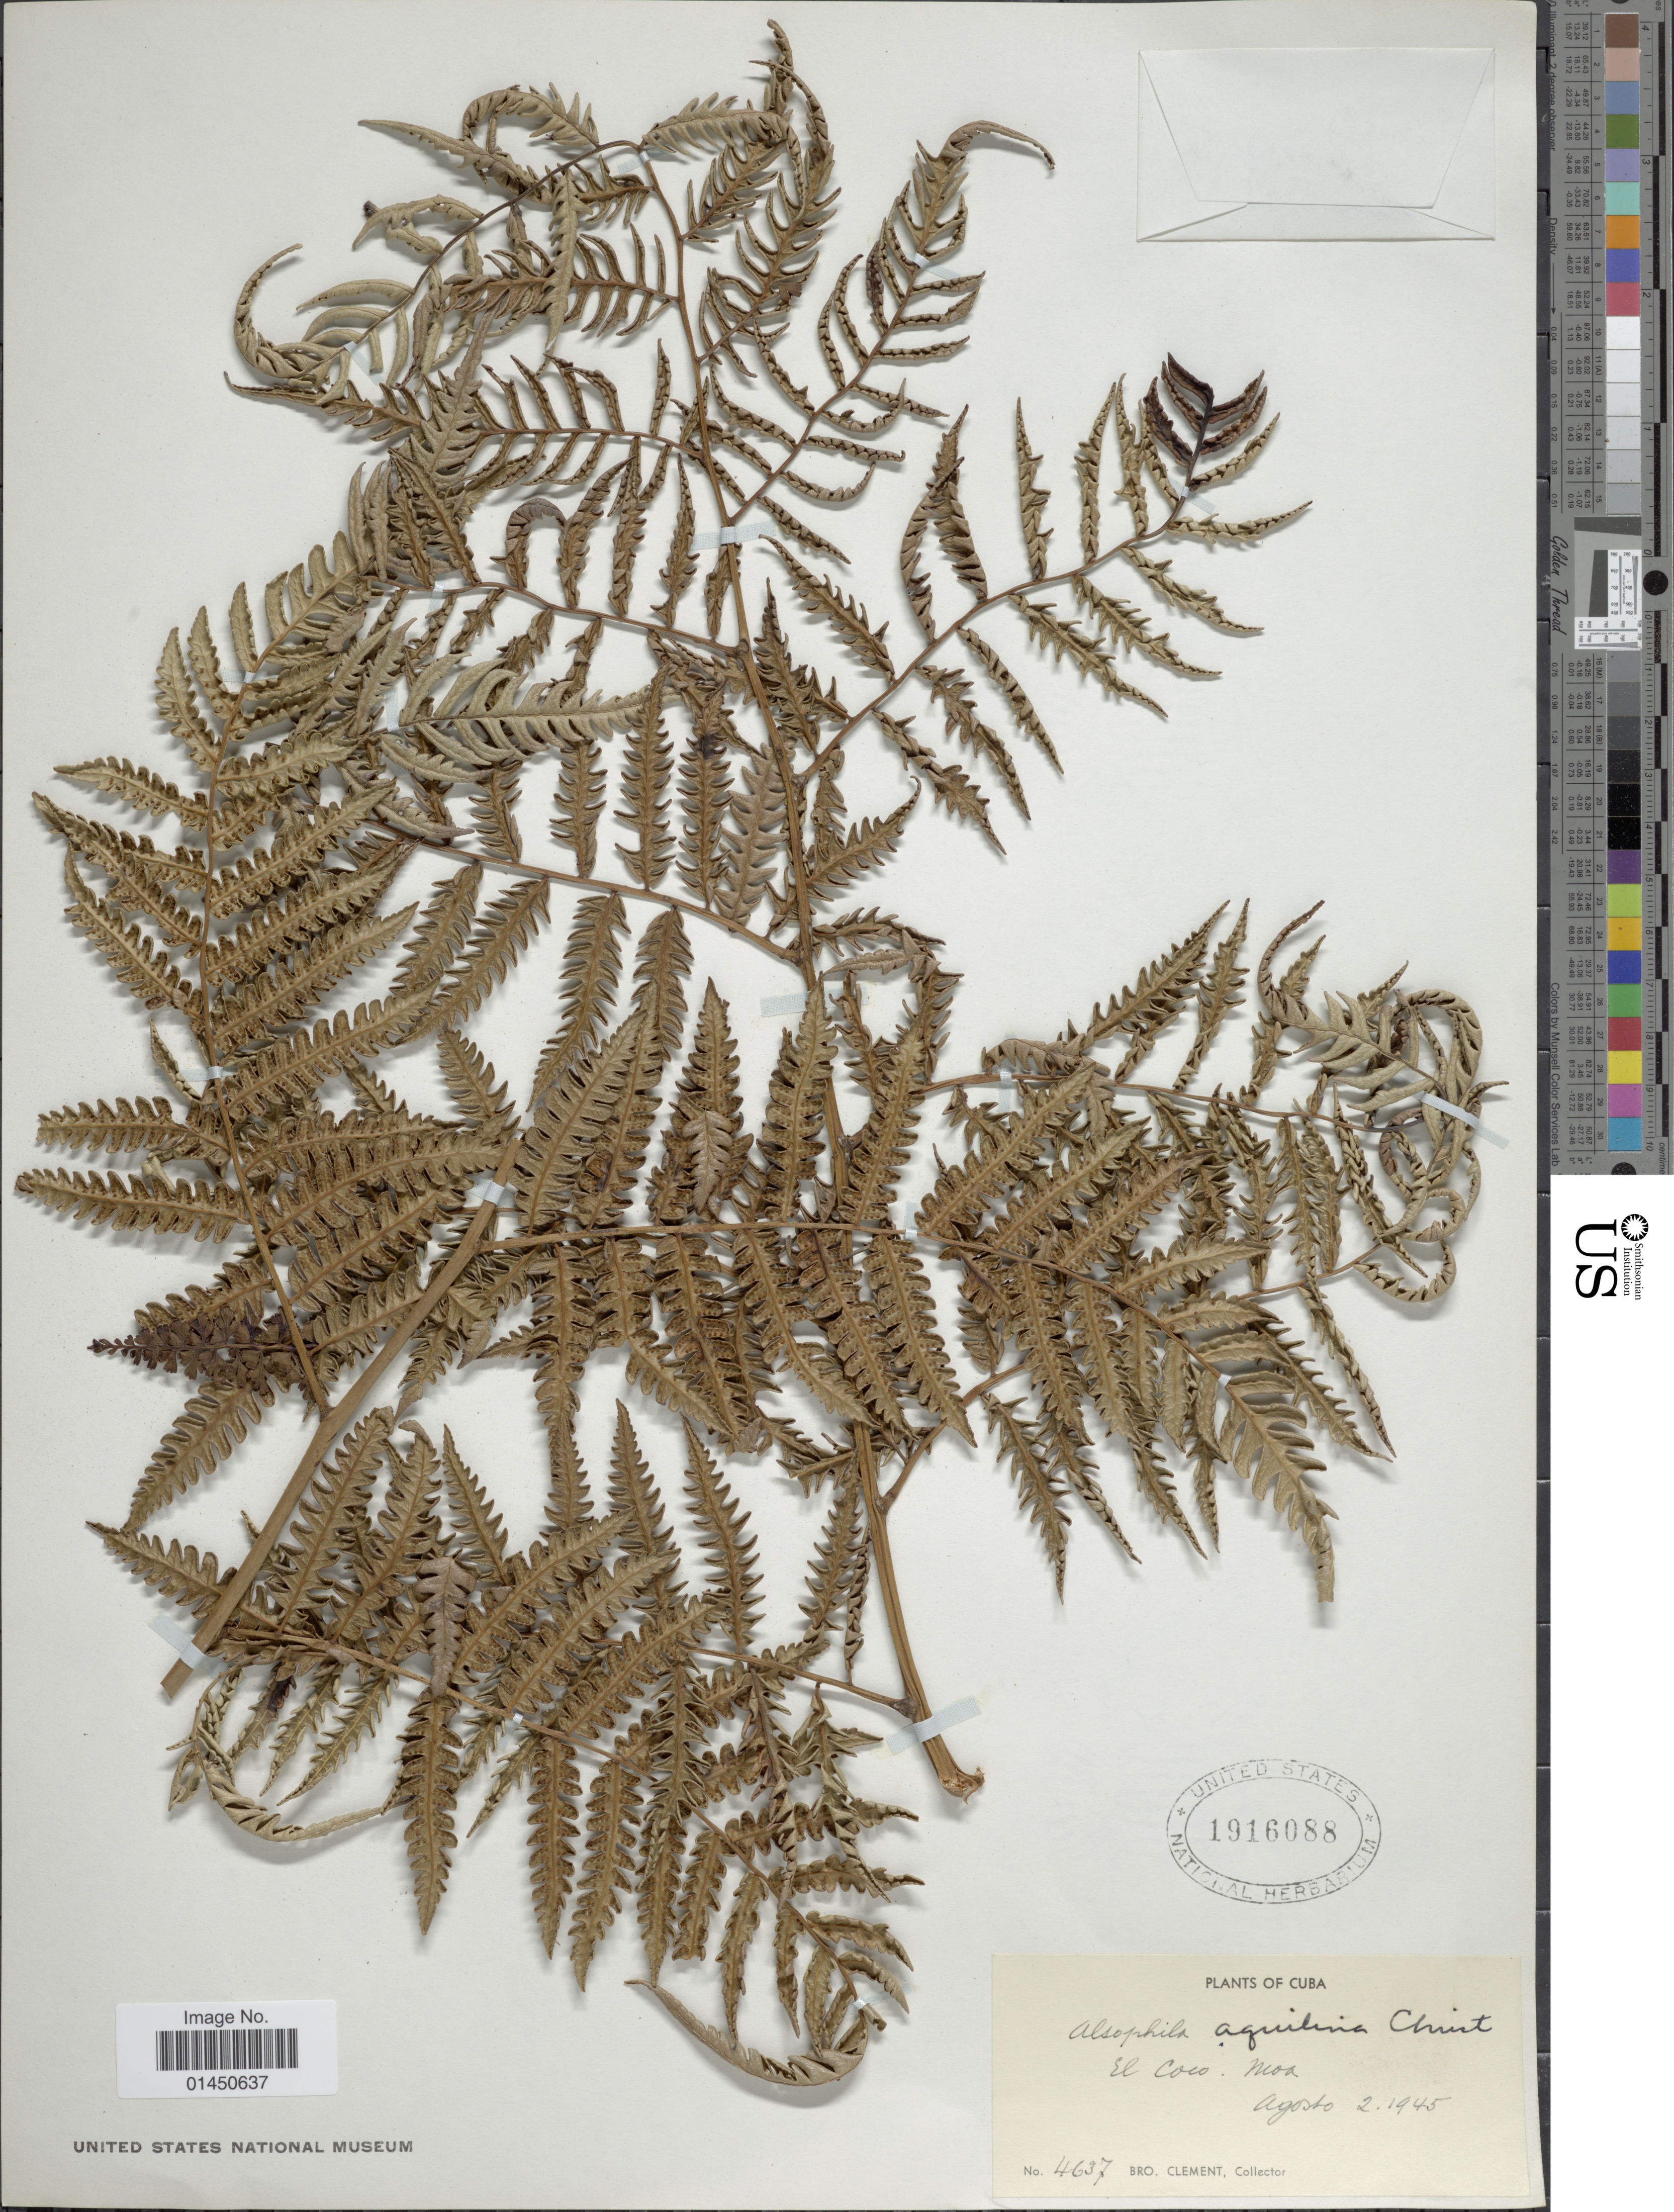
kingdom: Plantae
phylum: Tracheophyta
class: Polypodiopsida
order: Cyatheales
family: Cyatheaceae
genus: Cyathea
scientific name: Cyathea parvula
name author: (Jenman) Domin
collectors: B. Clement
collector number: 4637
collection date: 1945-08-02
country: Cuba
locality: El Coco, Moa.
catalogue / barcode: US 1916088